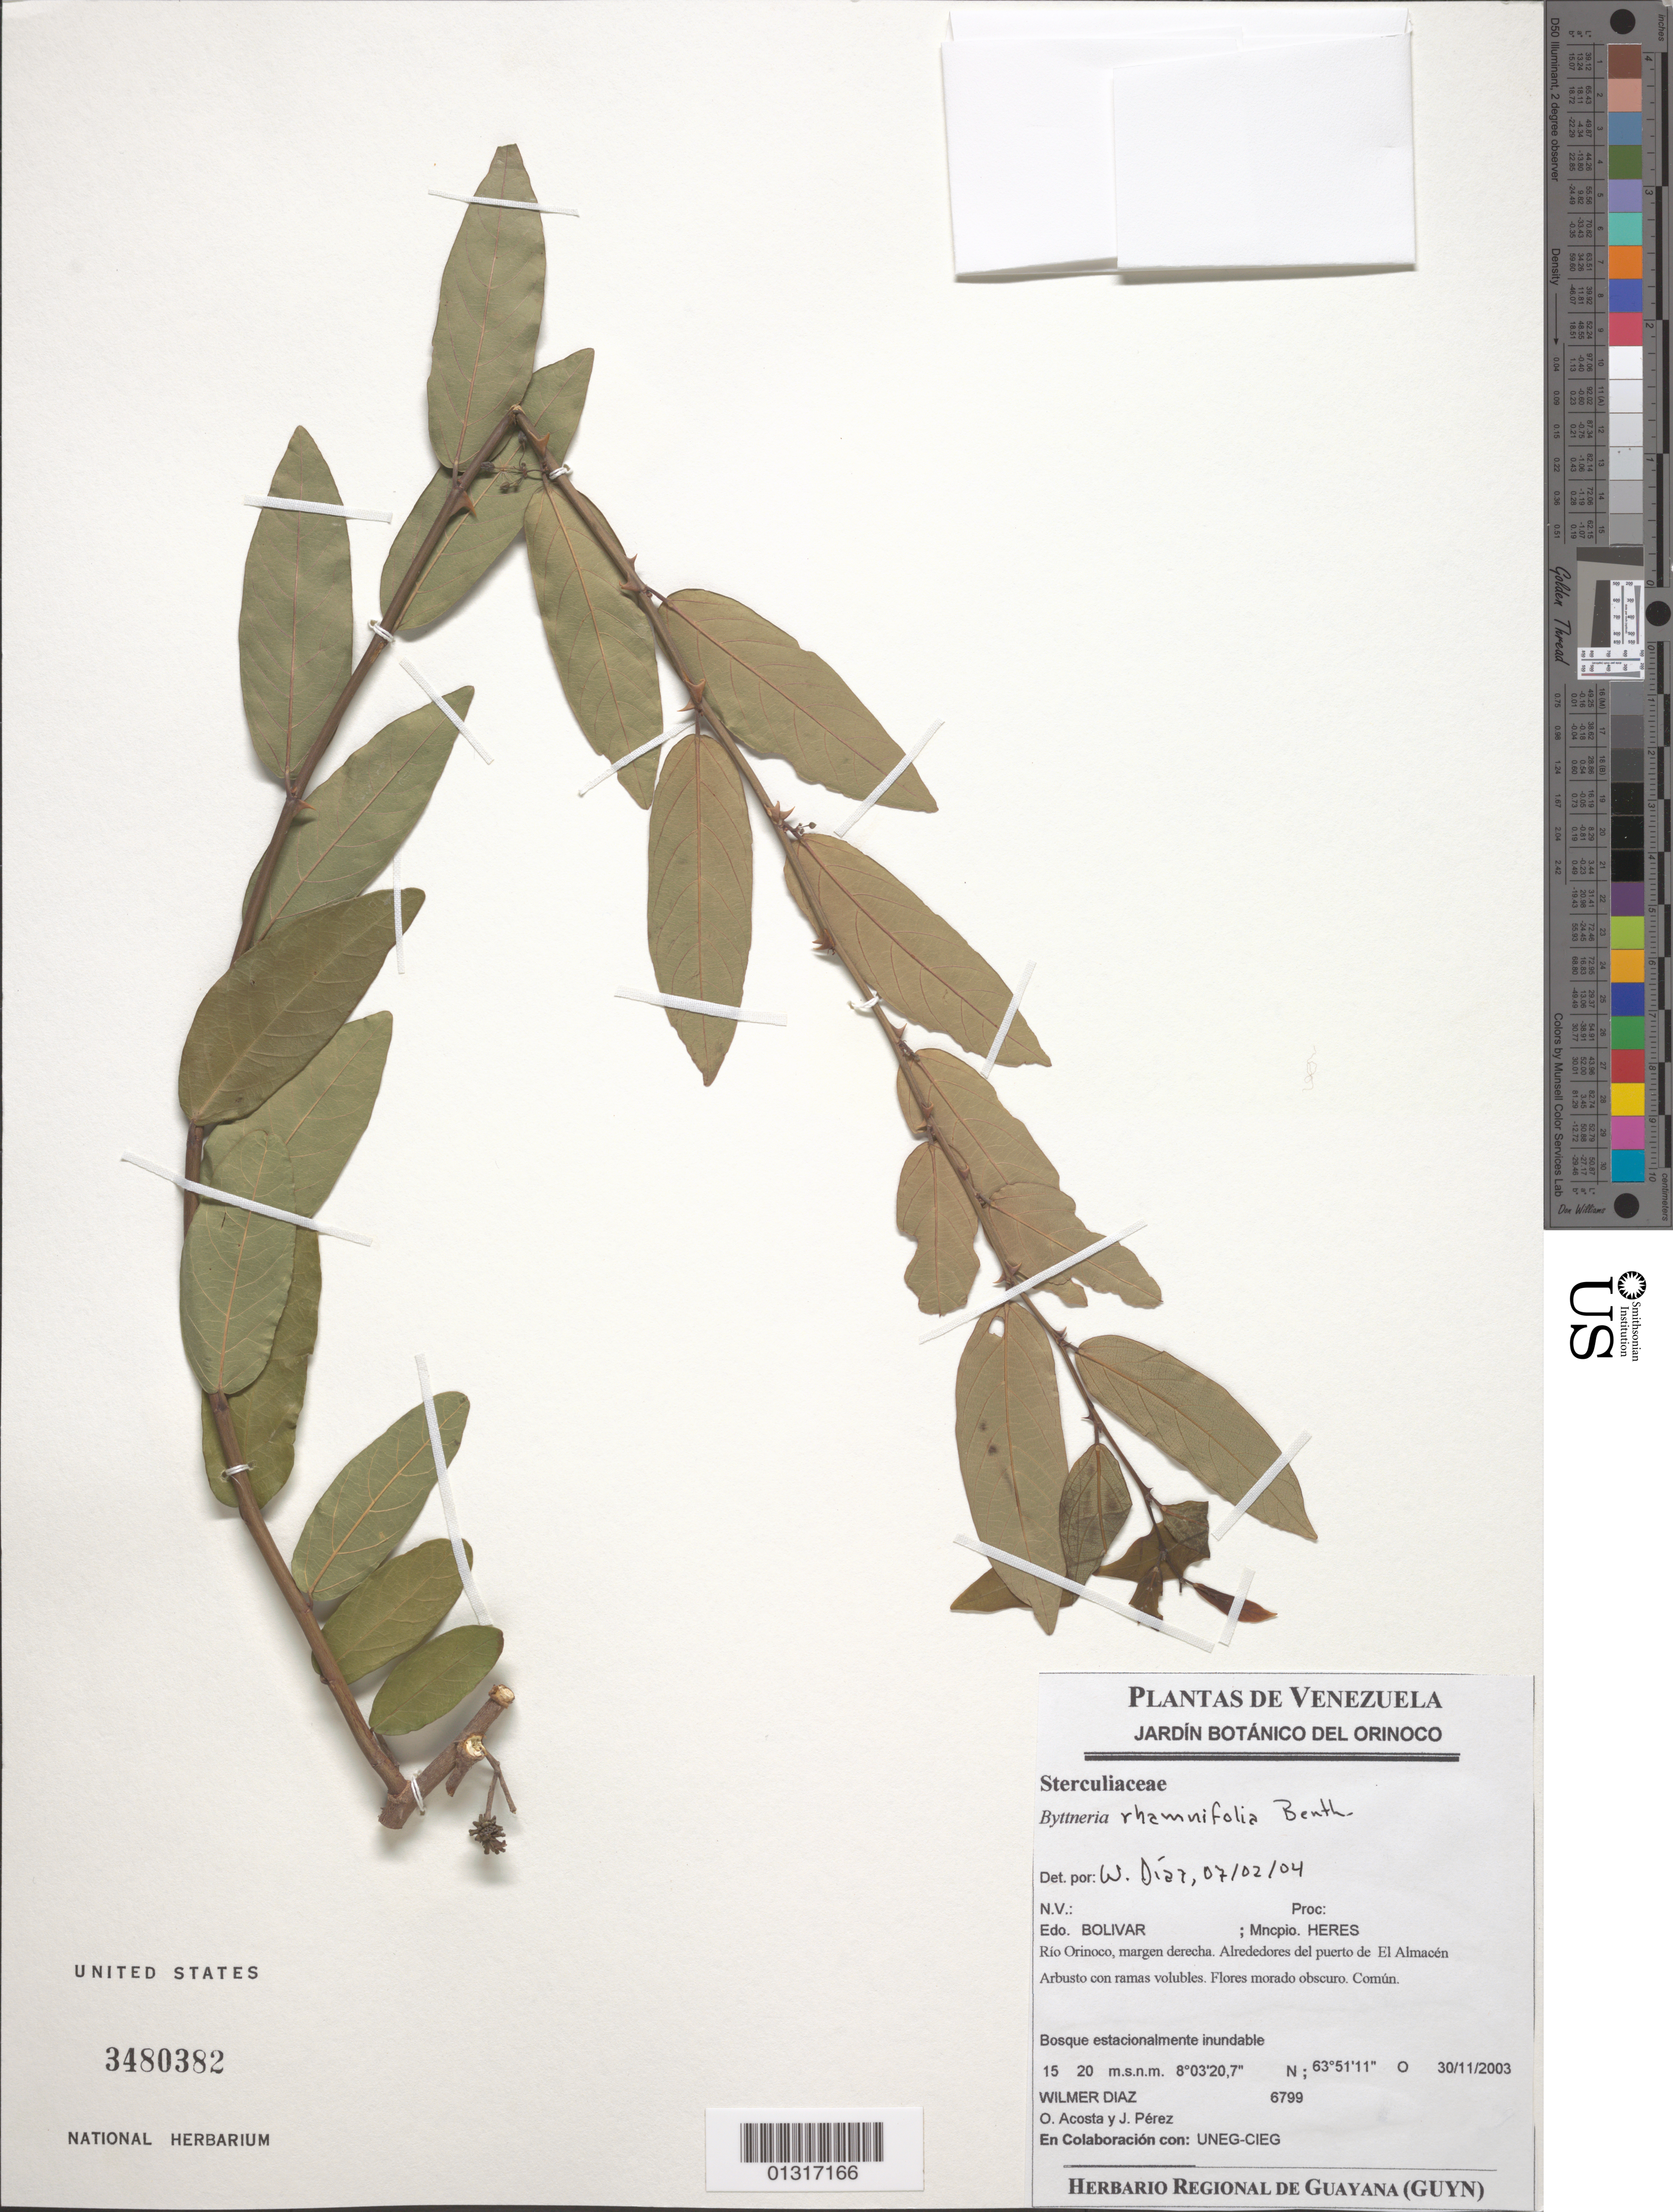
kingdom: Plantae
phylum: Tracheophyta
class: Magnoliopsida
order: Malvales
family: Malvaceae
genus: Byttneria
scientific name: Byttneria rhamnifolia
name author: Benth.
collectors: W. Díaz P.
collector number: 6799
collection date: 2003-11-30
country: Venezuela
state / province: Bolívar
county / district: Heres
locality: Rio Orinoco, Alrededores del puerto de El Almacen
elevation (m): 15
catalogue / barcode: US 3480382